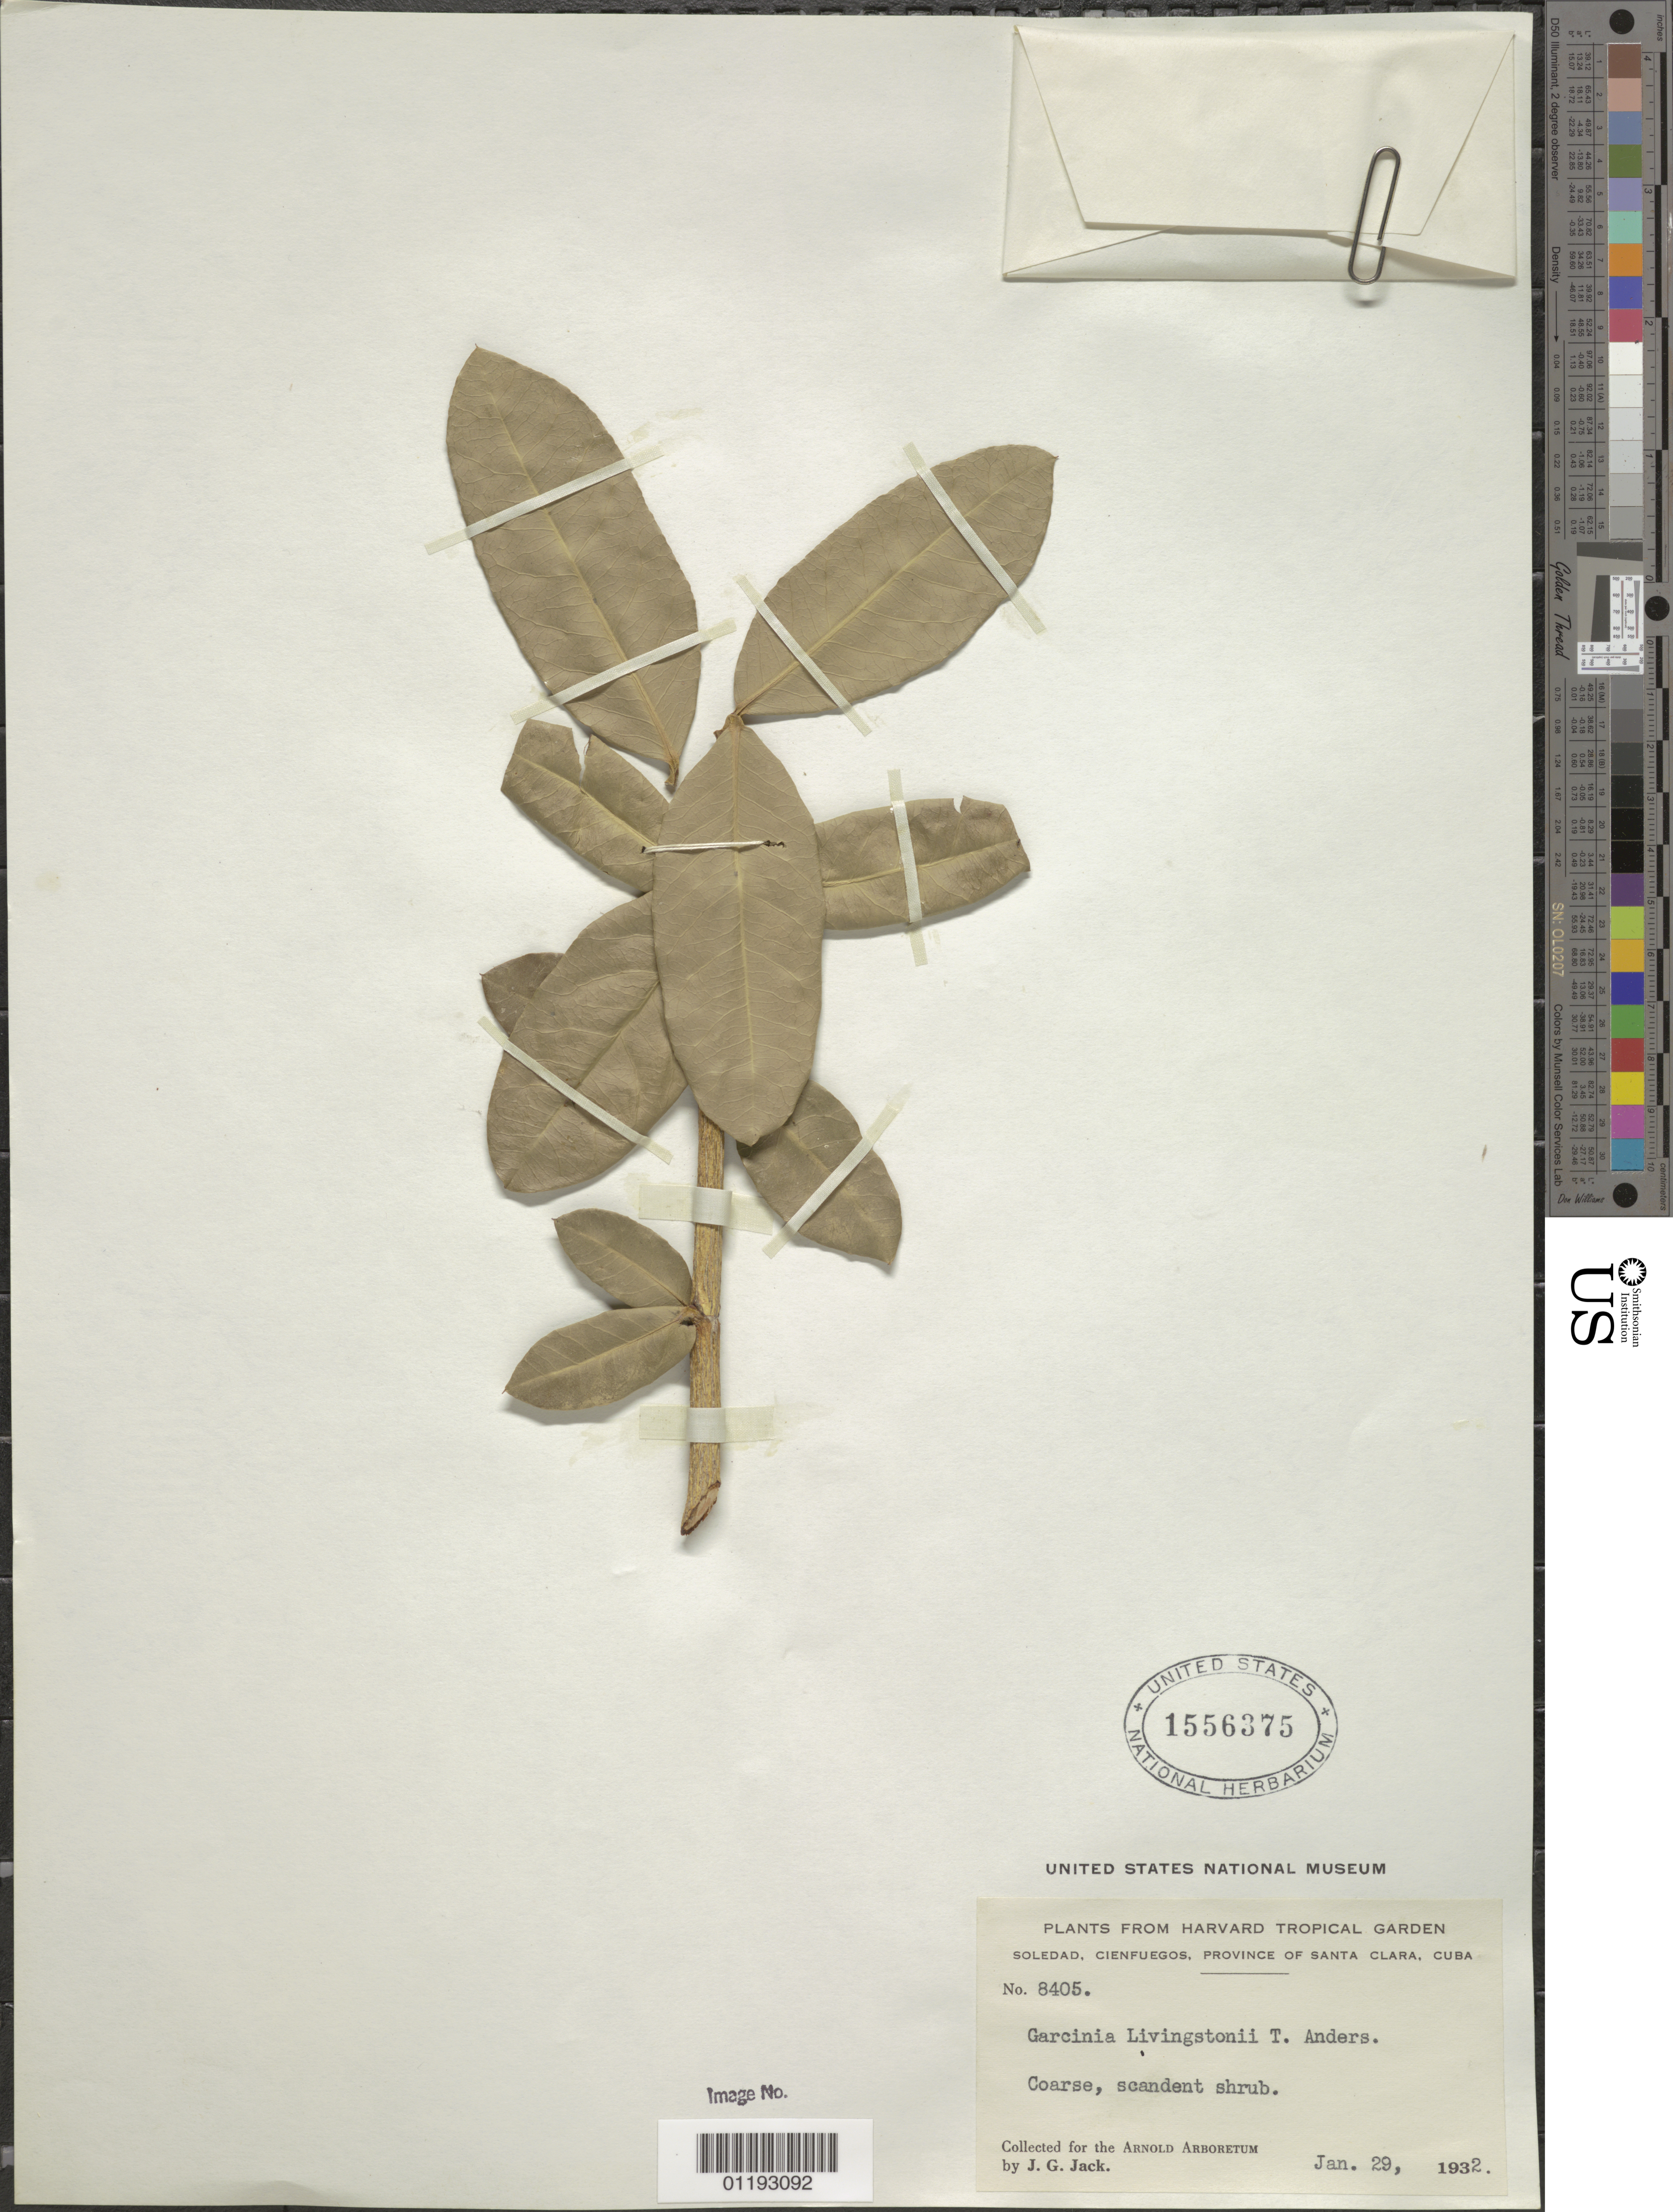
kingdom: Plantae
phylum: Tracheophyta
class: Magnoliopsida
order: Malpighiales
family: Clusiaceae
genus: Garcinia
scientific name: Garcinia livingstonei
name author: T. Anderson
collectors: J. G. Jack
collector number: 5405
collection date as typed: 29 Jan 1932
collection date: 1932-01-29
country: Cuba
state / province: Cienfuegos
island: Cuba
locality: Soledad, Cienfuegos, Province of Santa Clara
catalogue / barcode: US 1556375